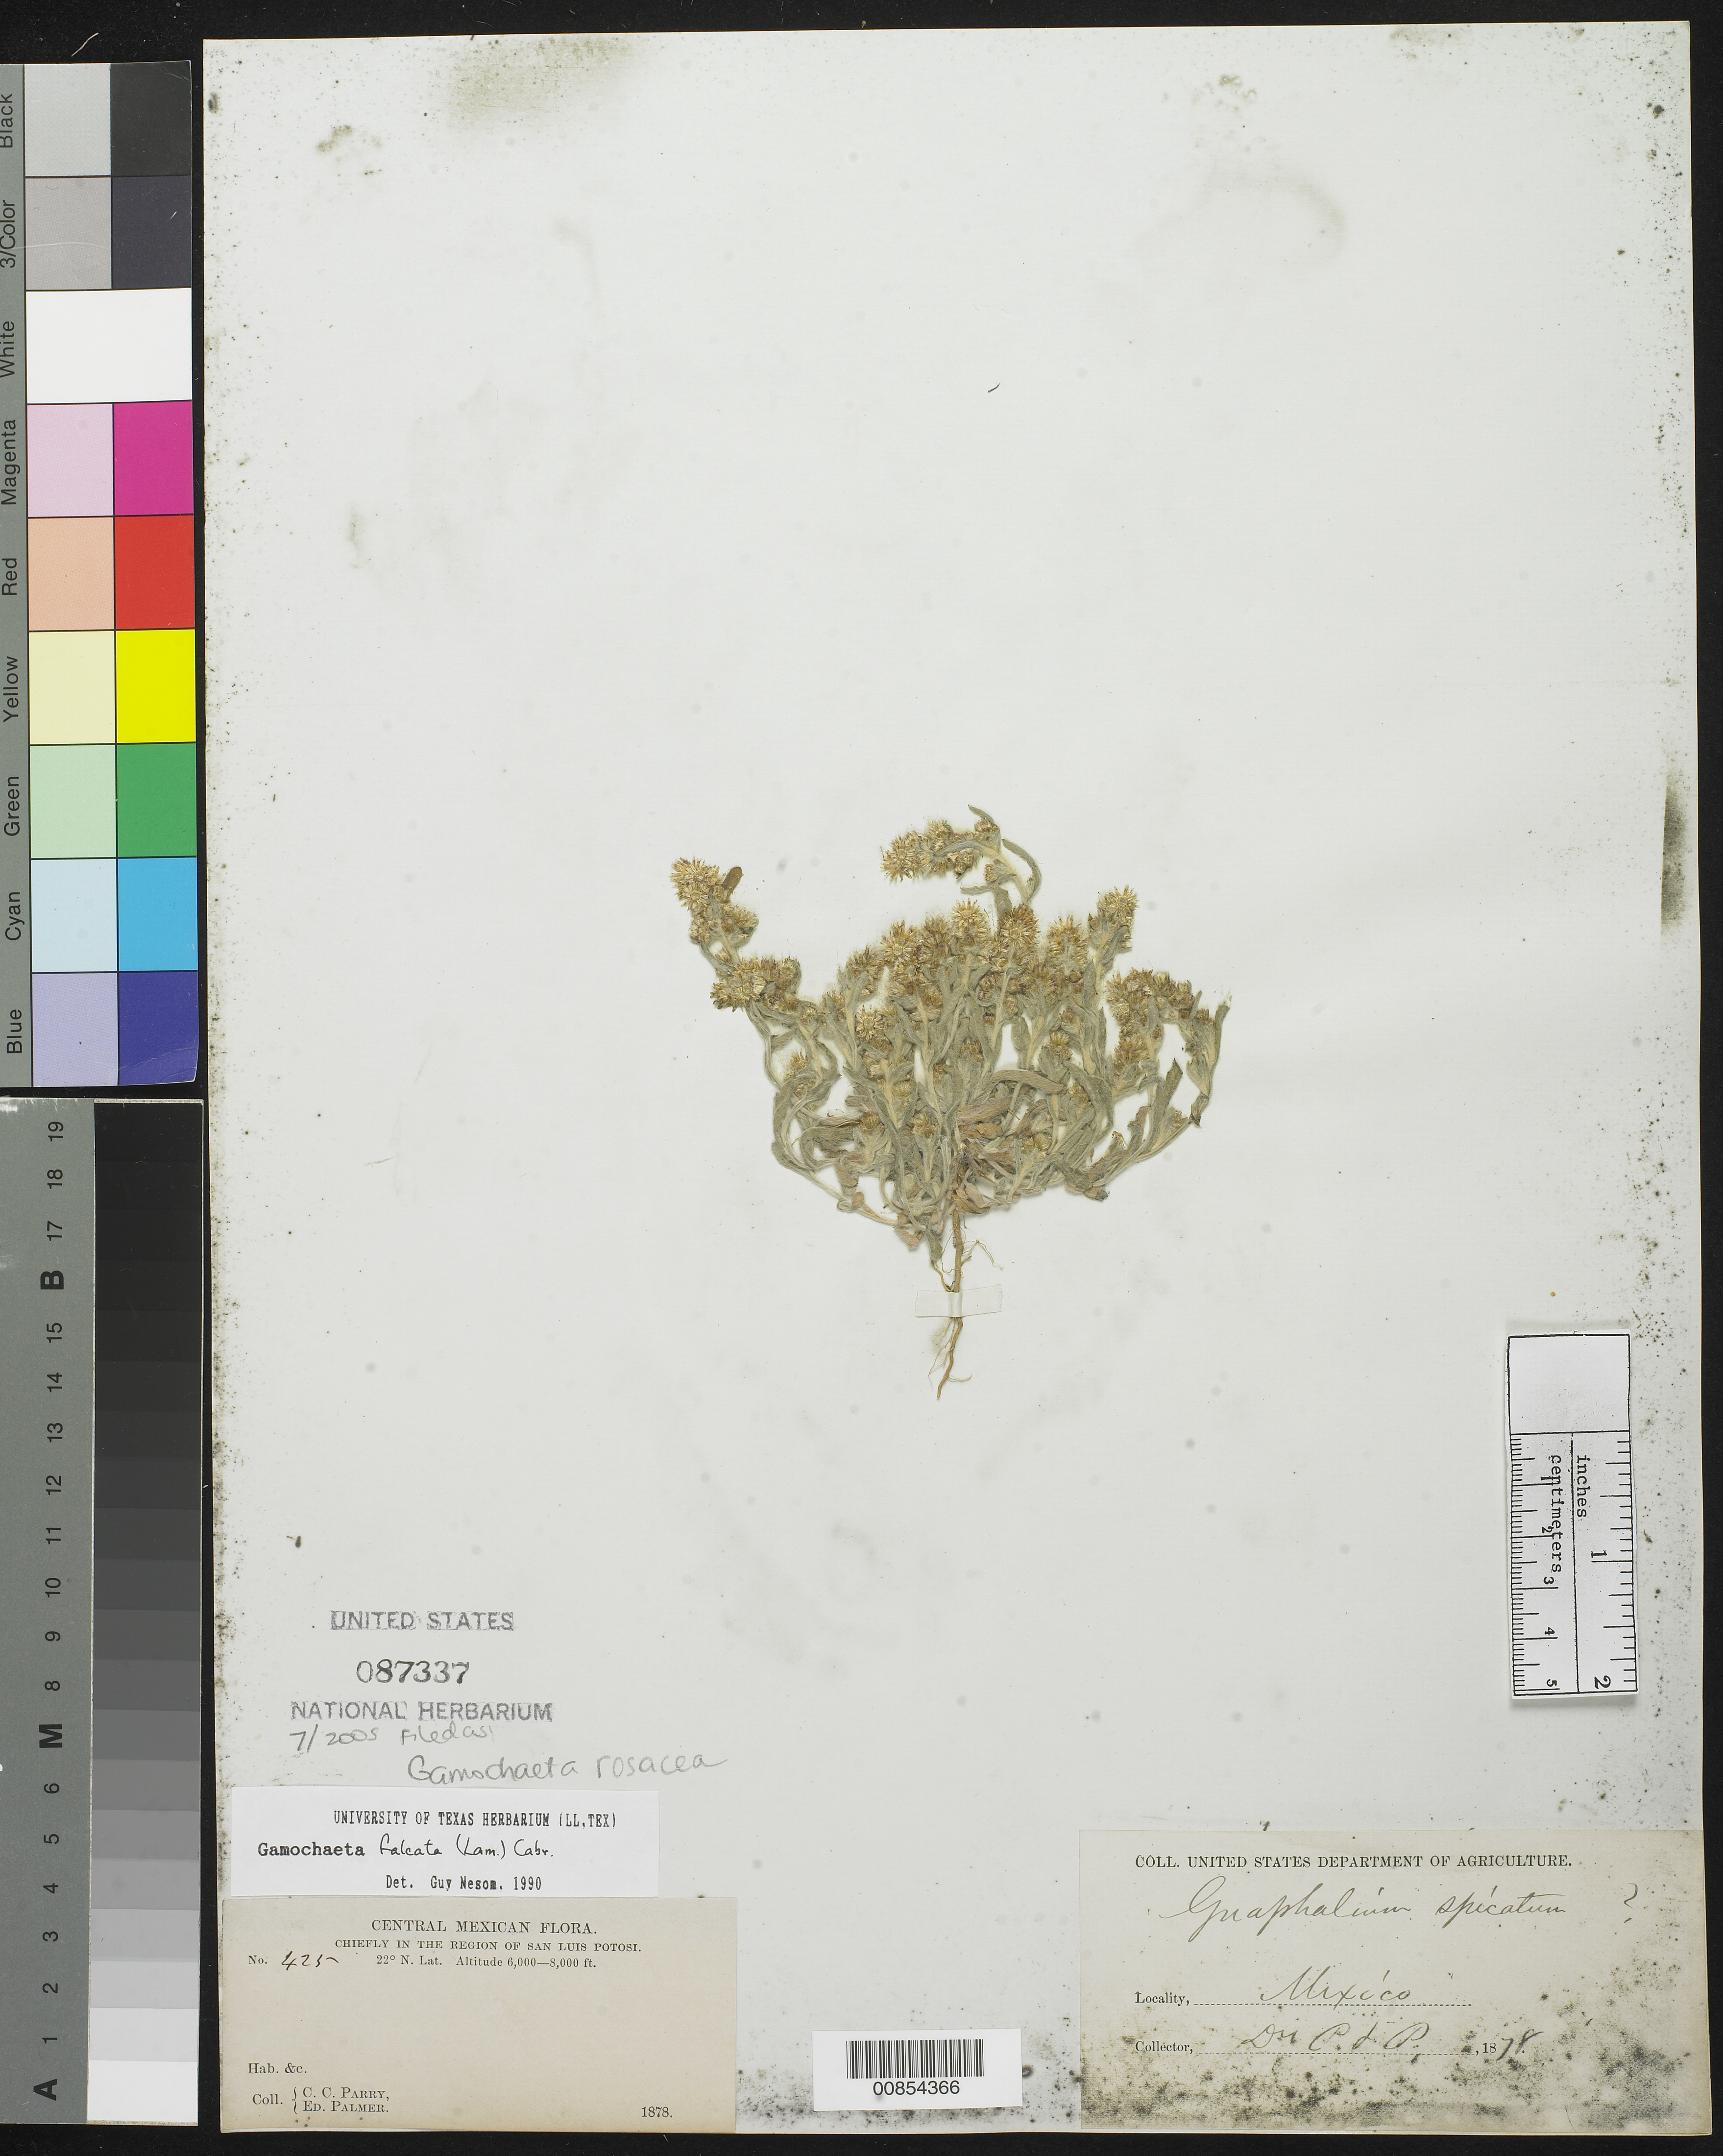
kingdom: Plantae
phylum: Tracheophyta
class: Magnoliopsida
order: Asterales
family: Asteraceae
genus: Gamochaeta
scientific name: Gamochaeta rosacea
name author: (I.M. Johnst.) Anderb.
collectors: C. C. Parry & E. Palmer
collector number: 425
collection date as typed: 1878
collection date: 1878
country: Mexico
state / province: San Luis Potosí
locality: Chiefly in the region of San Luis Potosí.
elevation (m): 1829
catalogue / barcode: US 87337